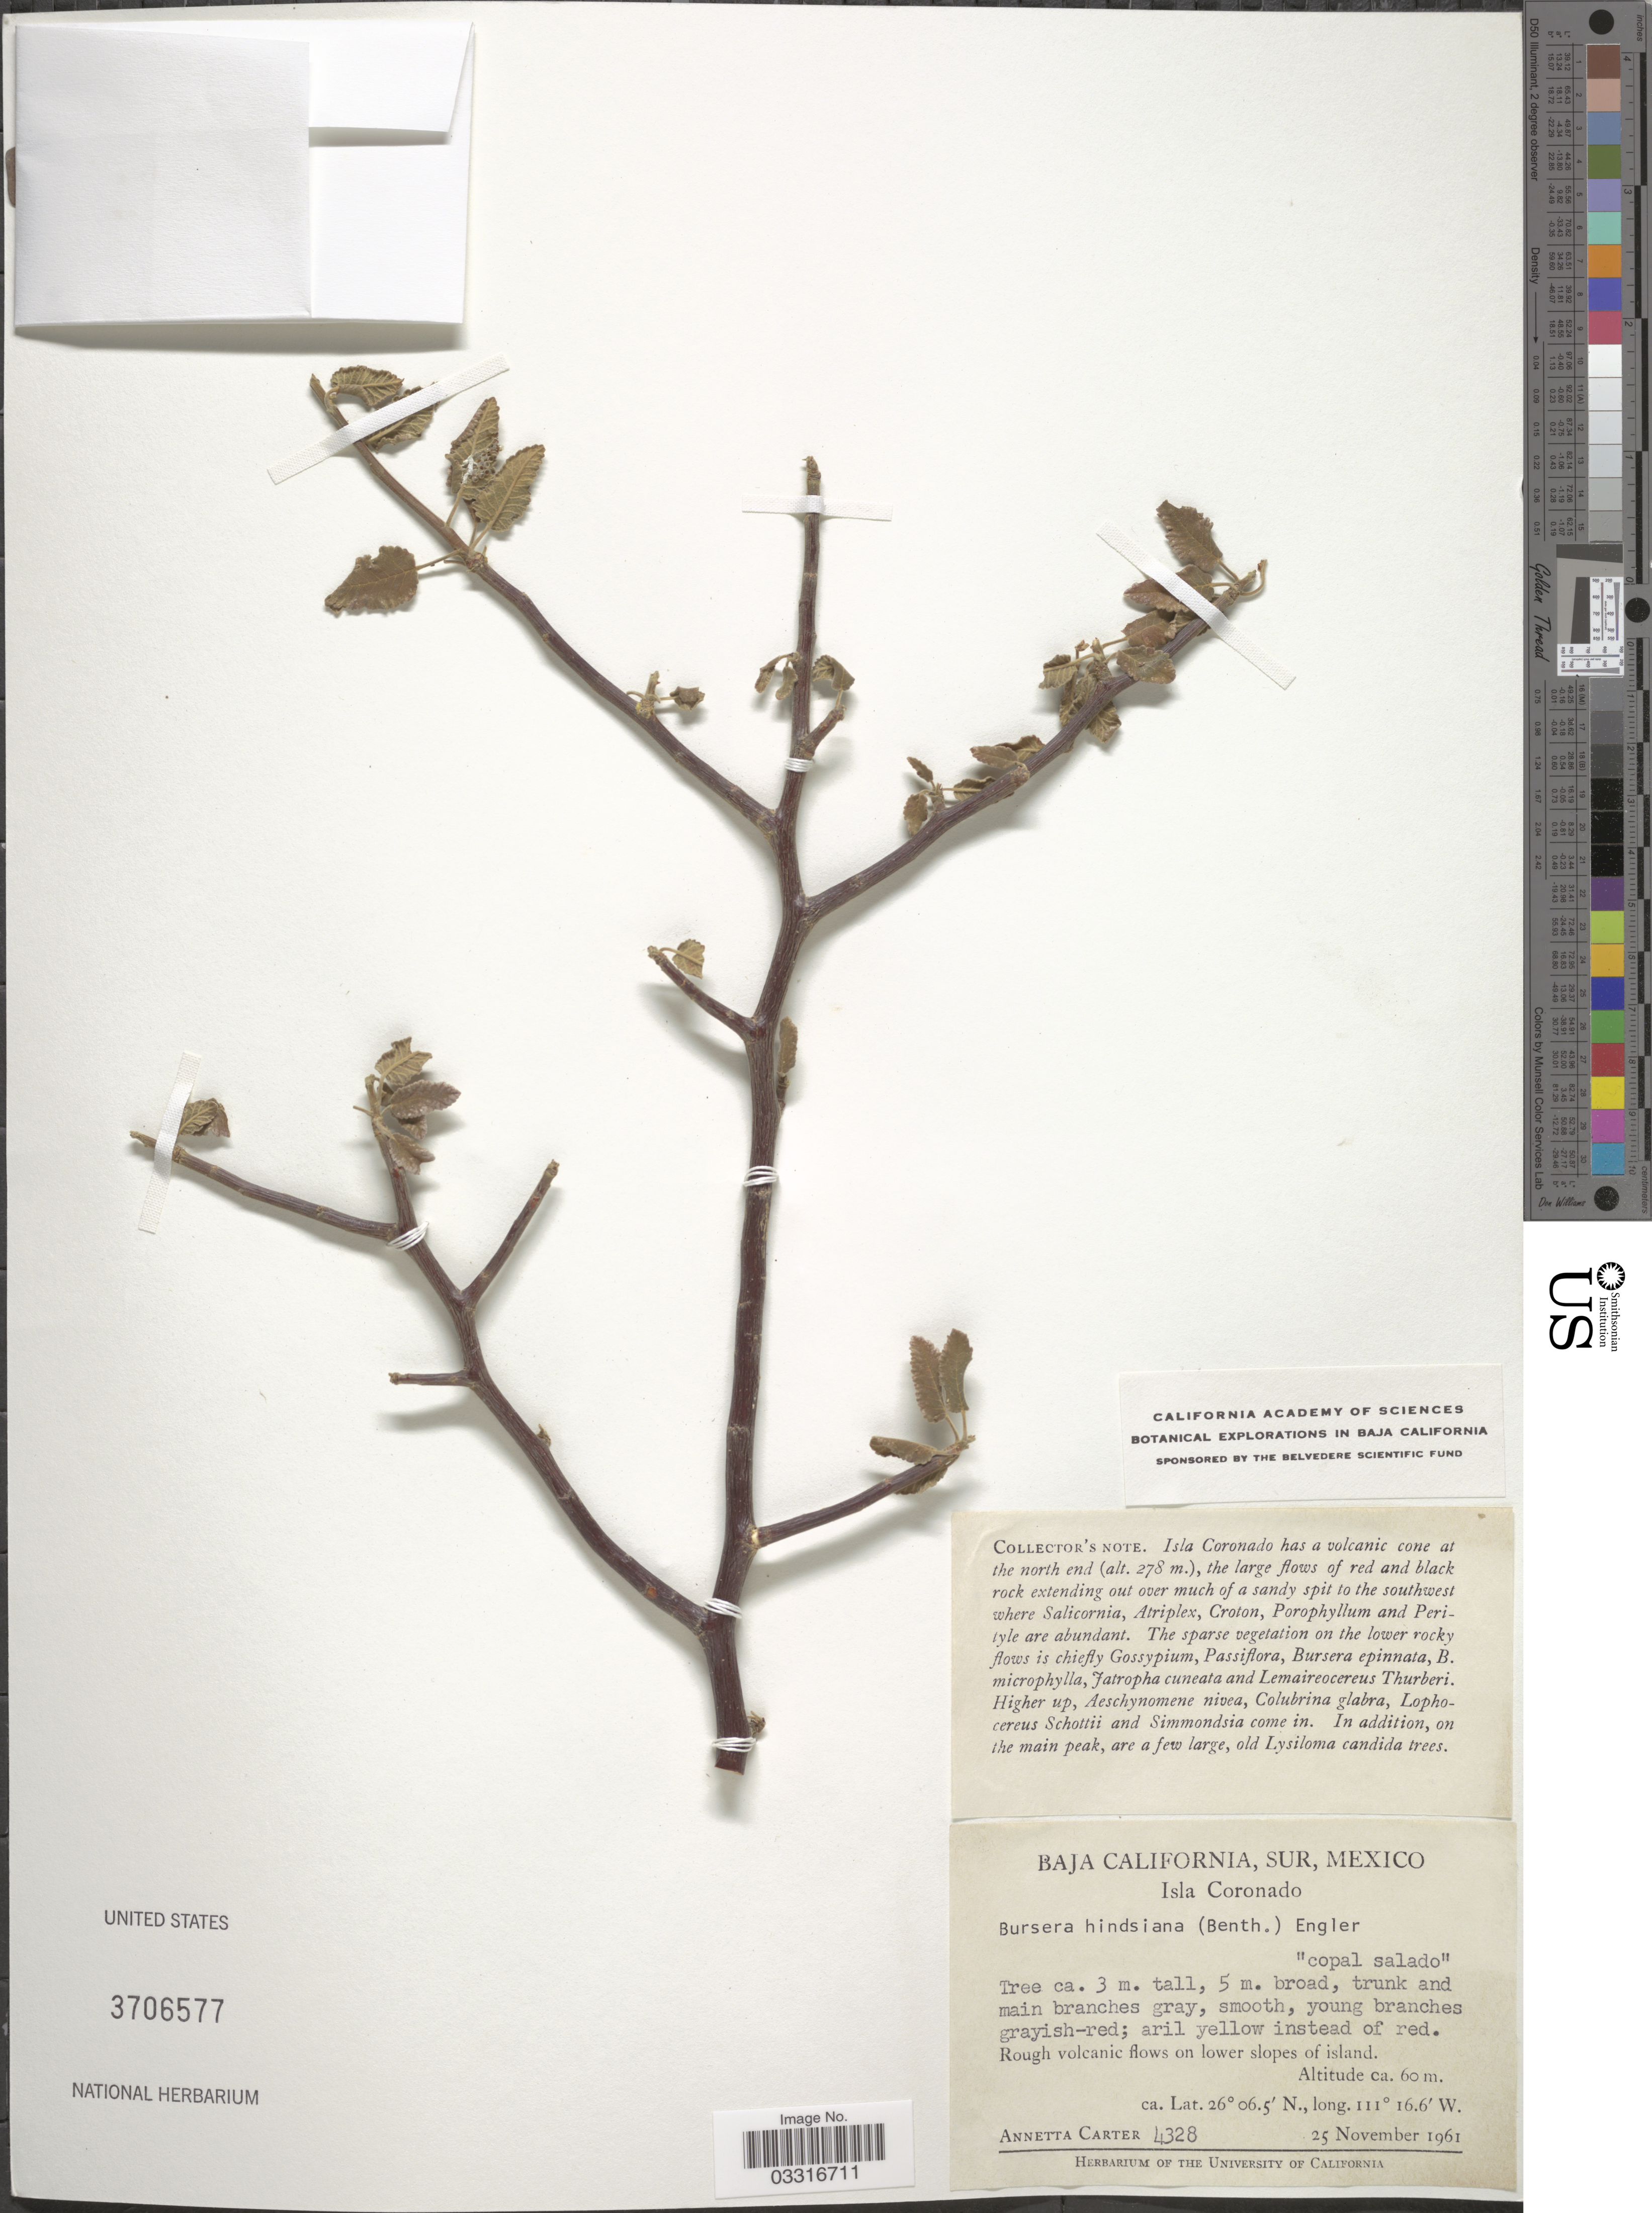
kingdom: Plantae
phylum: Tracheophyta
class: Magnoliopsida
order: Sapindales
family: Burseraceae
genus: Bursera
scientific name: Bursera hindsiana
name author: (Benth.) Engl.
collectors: A. Carter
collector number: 4328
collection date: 1961-11-25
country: Mexico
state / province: Baja California Sur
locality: Isla Coronado.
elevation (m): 60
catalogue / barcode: US 3706577